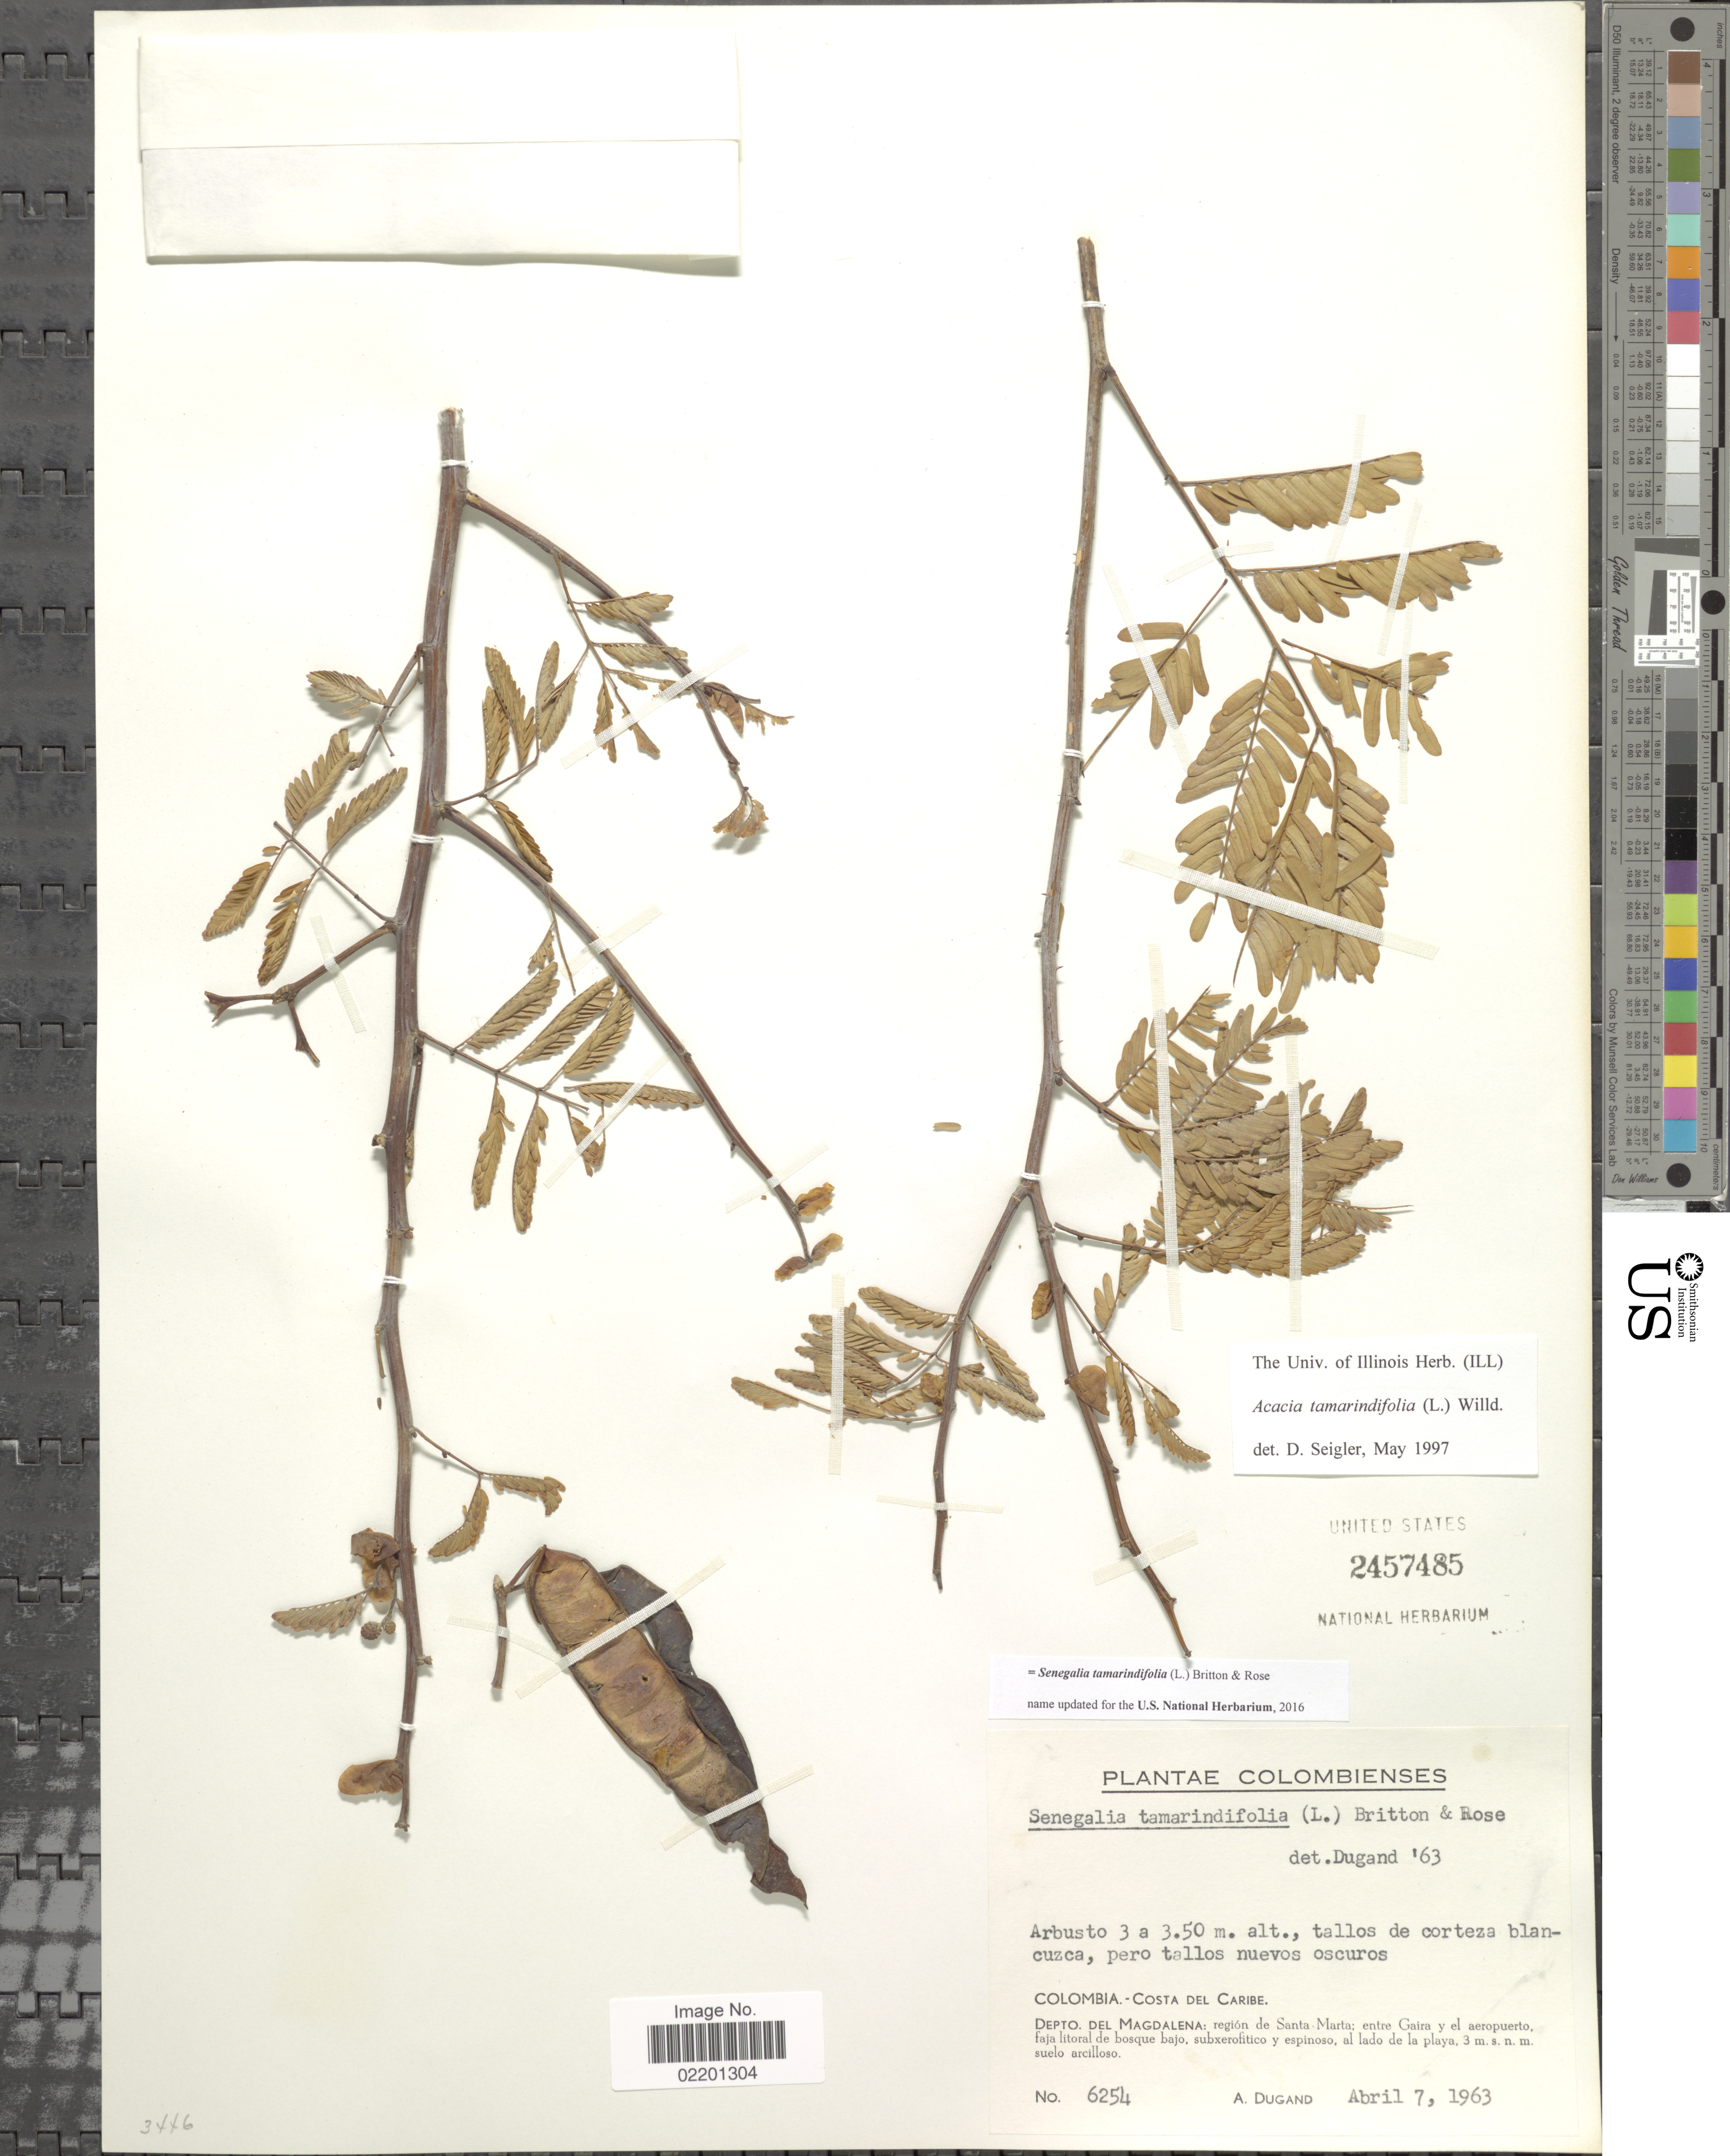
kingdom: Plantae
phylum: Tracheophyta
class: Magnoliopsida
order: Fabales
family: Fabaceae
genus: Senegalia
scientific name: Senegalia tamarindifolia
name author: (L.) Britton & Rose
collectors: A. Dugand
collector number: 6254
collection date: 1963-04-07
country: Colombia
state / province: Magdalena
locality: Colombia, Costa Del Caribe, Depto Del Magdalena, region de Santa Maria: entre Gaira y el aeropuerto faja litoral de bosque bajo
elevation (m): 3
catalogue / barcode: US 2457485